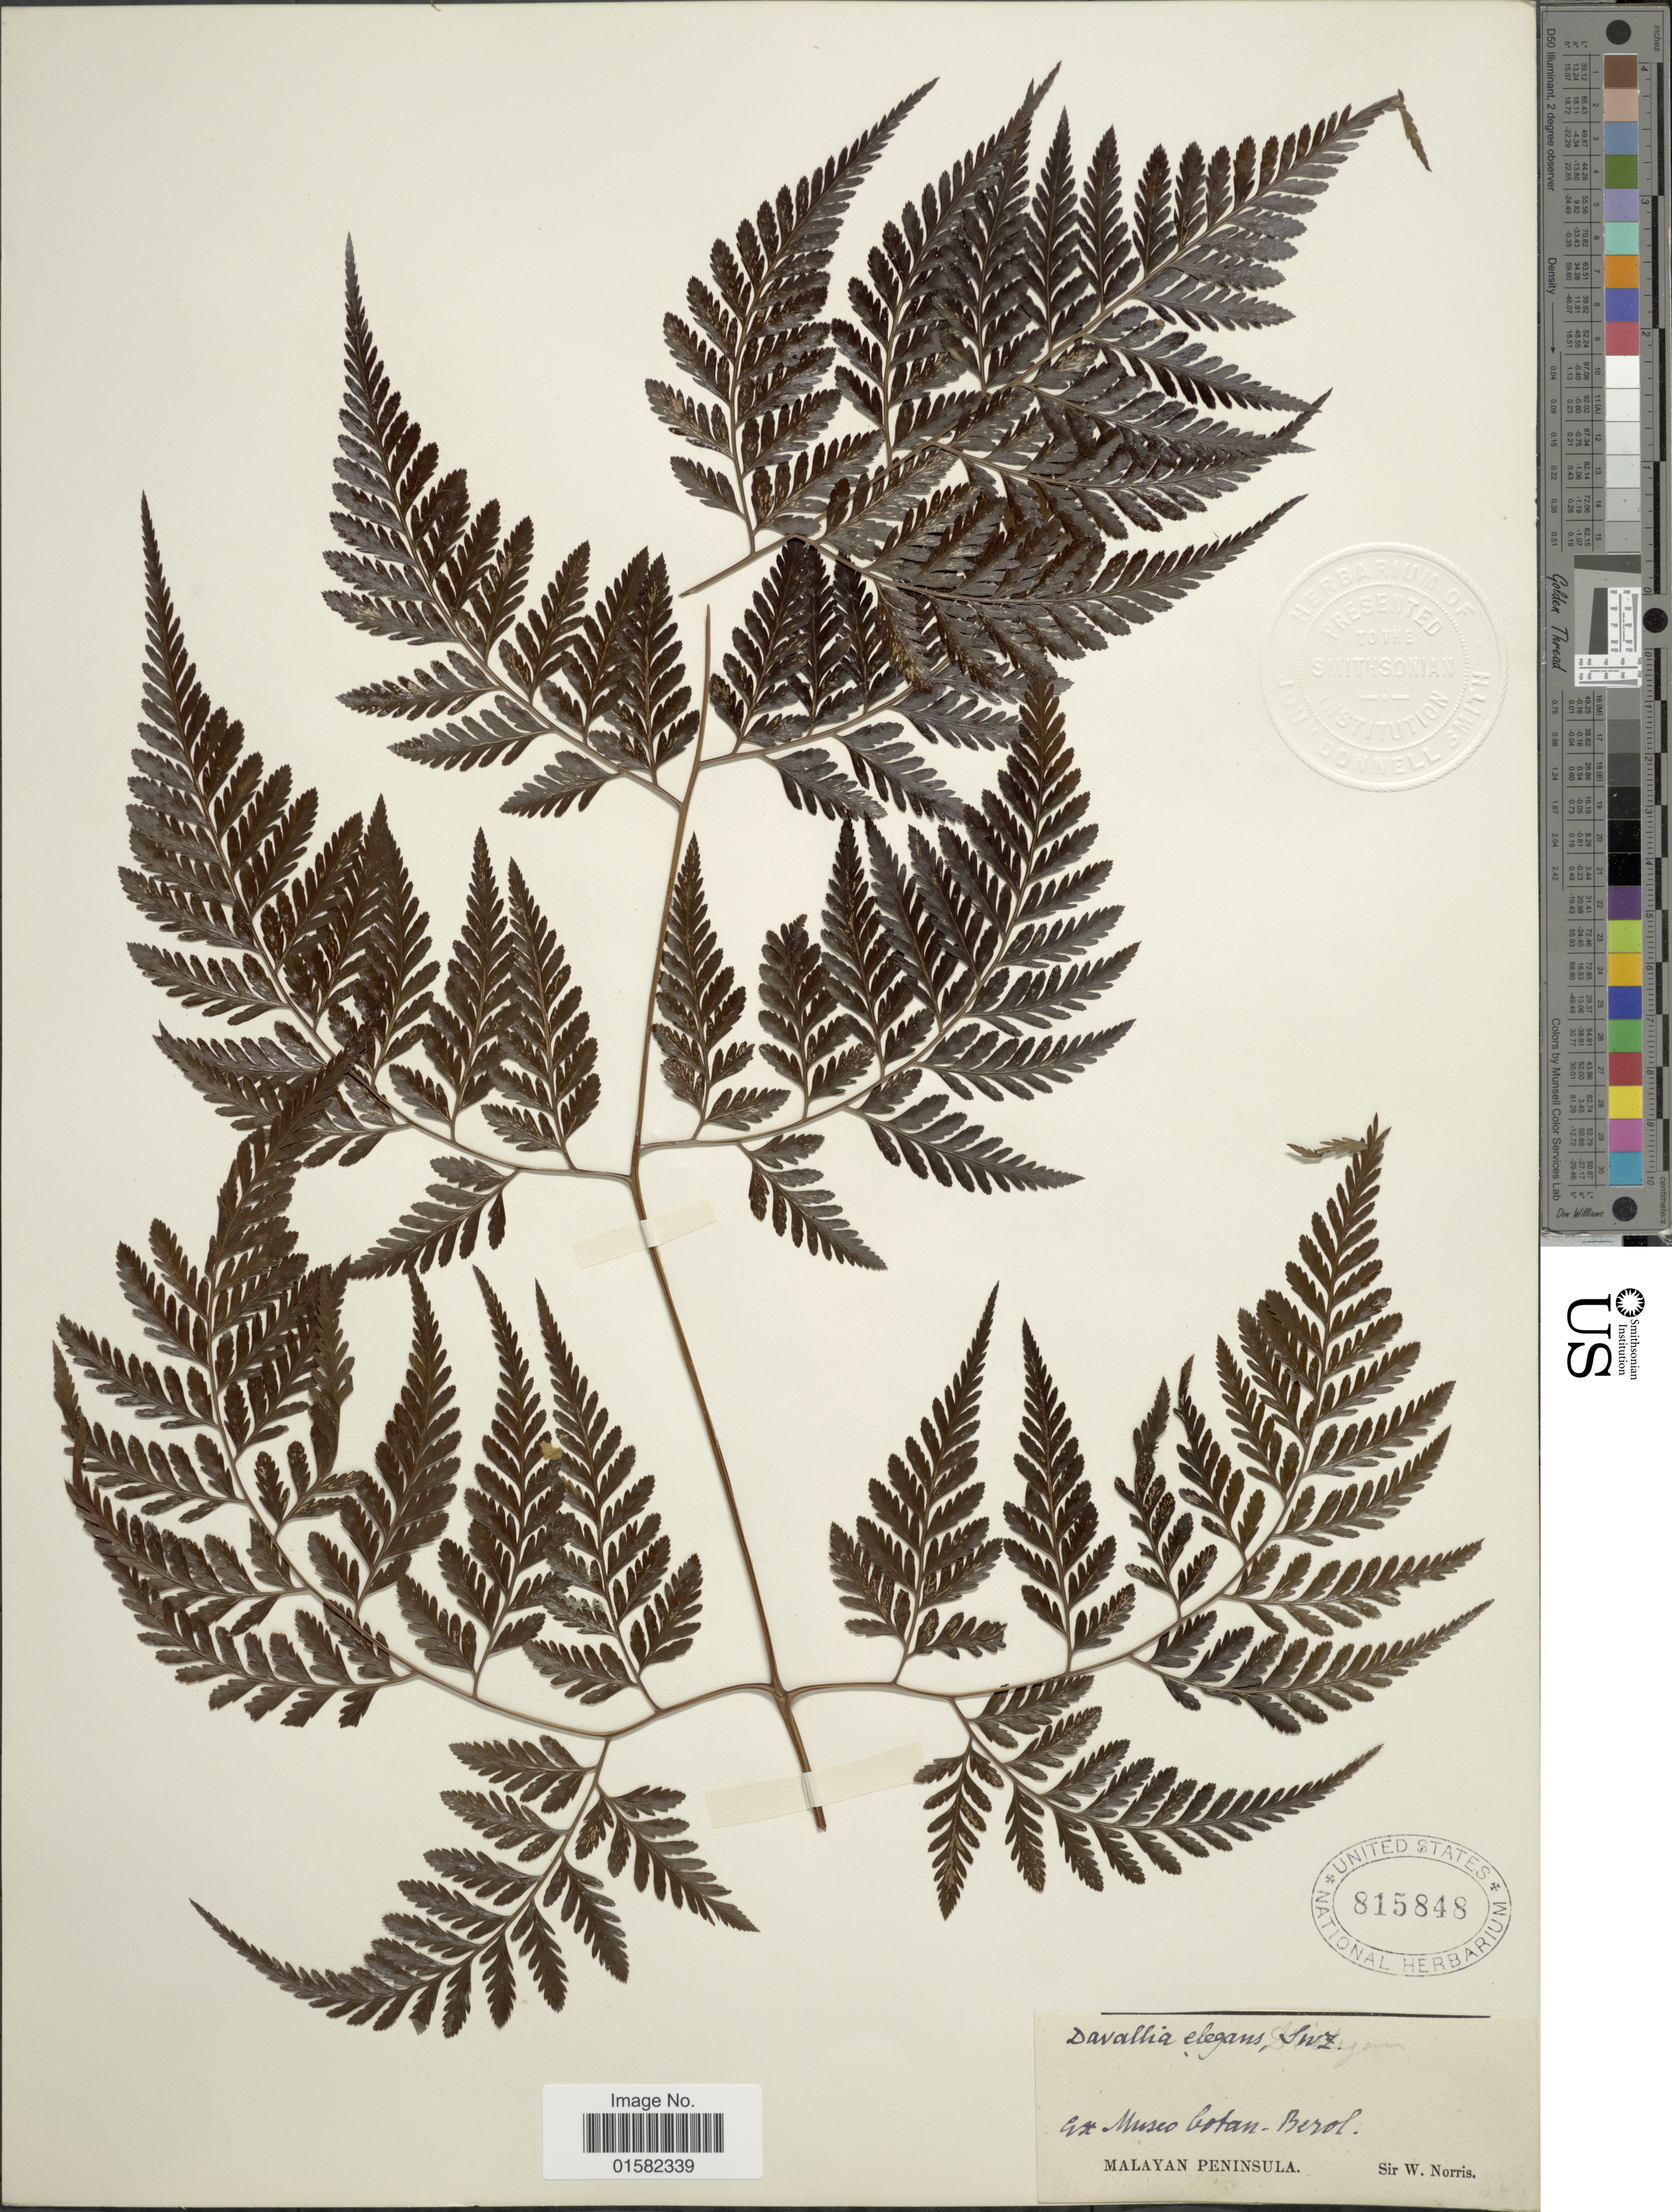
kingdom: Plantae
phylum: Tracheophyta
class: Polypodiopsida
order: Polypodiales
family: Davalliaceae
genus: Wibelia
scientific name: Wibelia denticulata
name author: (Burm. f.) M. Kato & Tsutsumi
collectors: W. Norris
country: Malaysia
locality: Malayan Peninsula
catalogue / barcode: US 815848